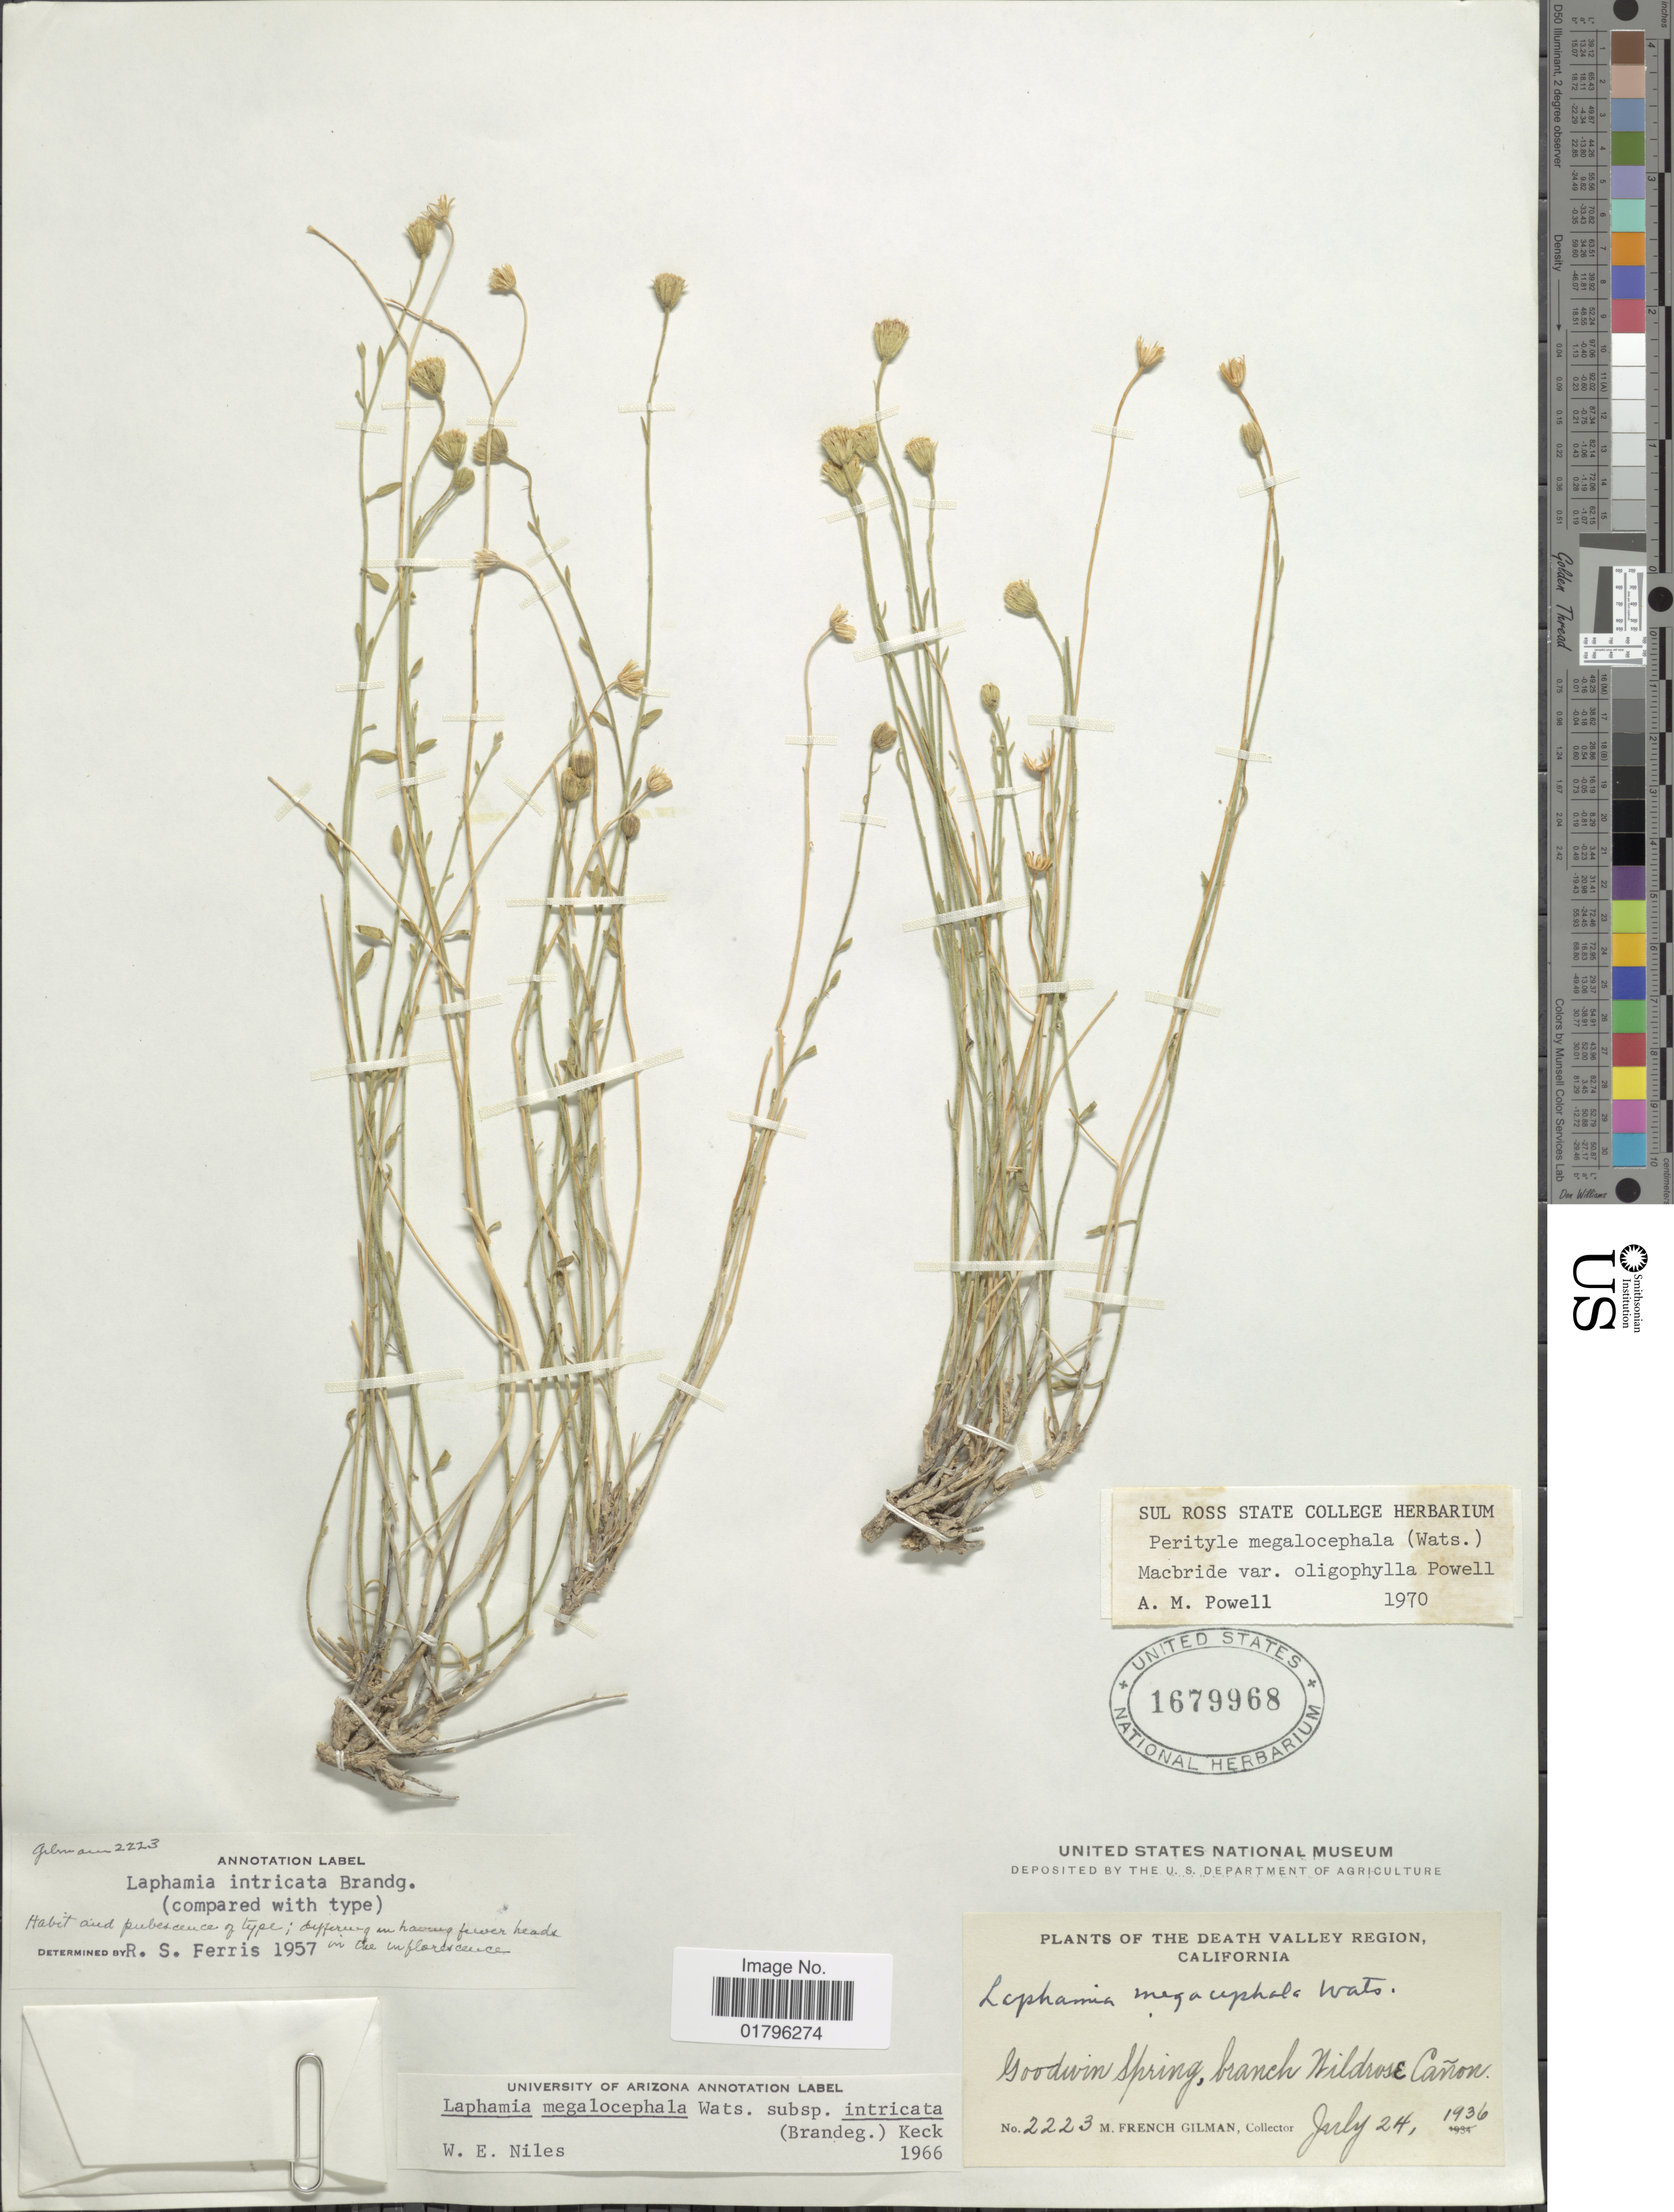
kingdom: Plantae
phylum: Tracheophyta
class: Magnoliopsida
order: Asterales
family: Asteraceae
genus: Perityle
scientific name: Perityle megalocephala var. oligophylla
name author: A.M. Powell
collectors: M. F. Gilman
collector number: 2223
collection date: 1936-07-24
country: United States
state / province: California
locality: Death Valley Region, Goodwin Spring, branch Wildrose Canon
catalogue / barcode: US 1679968